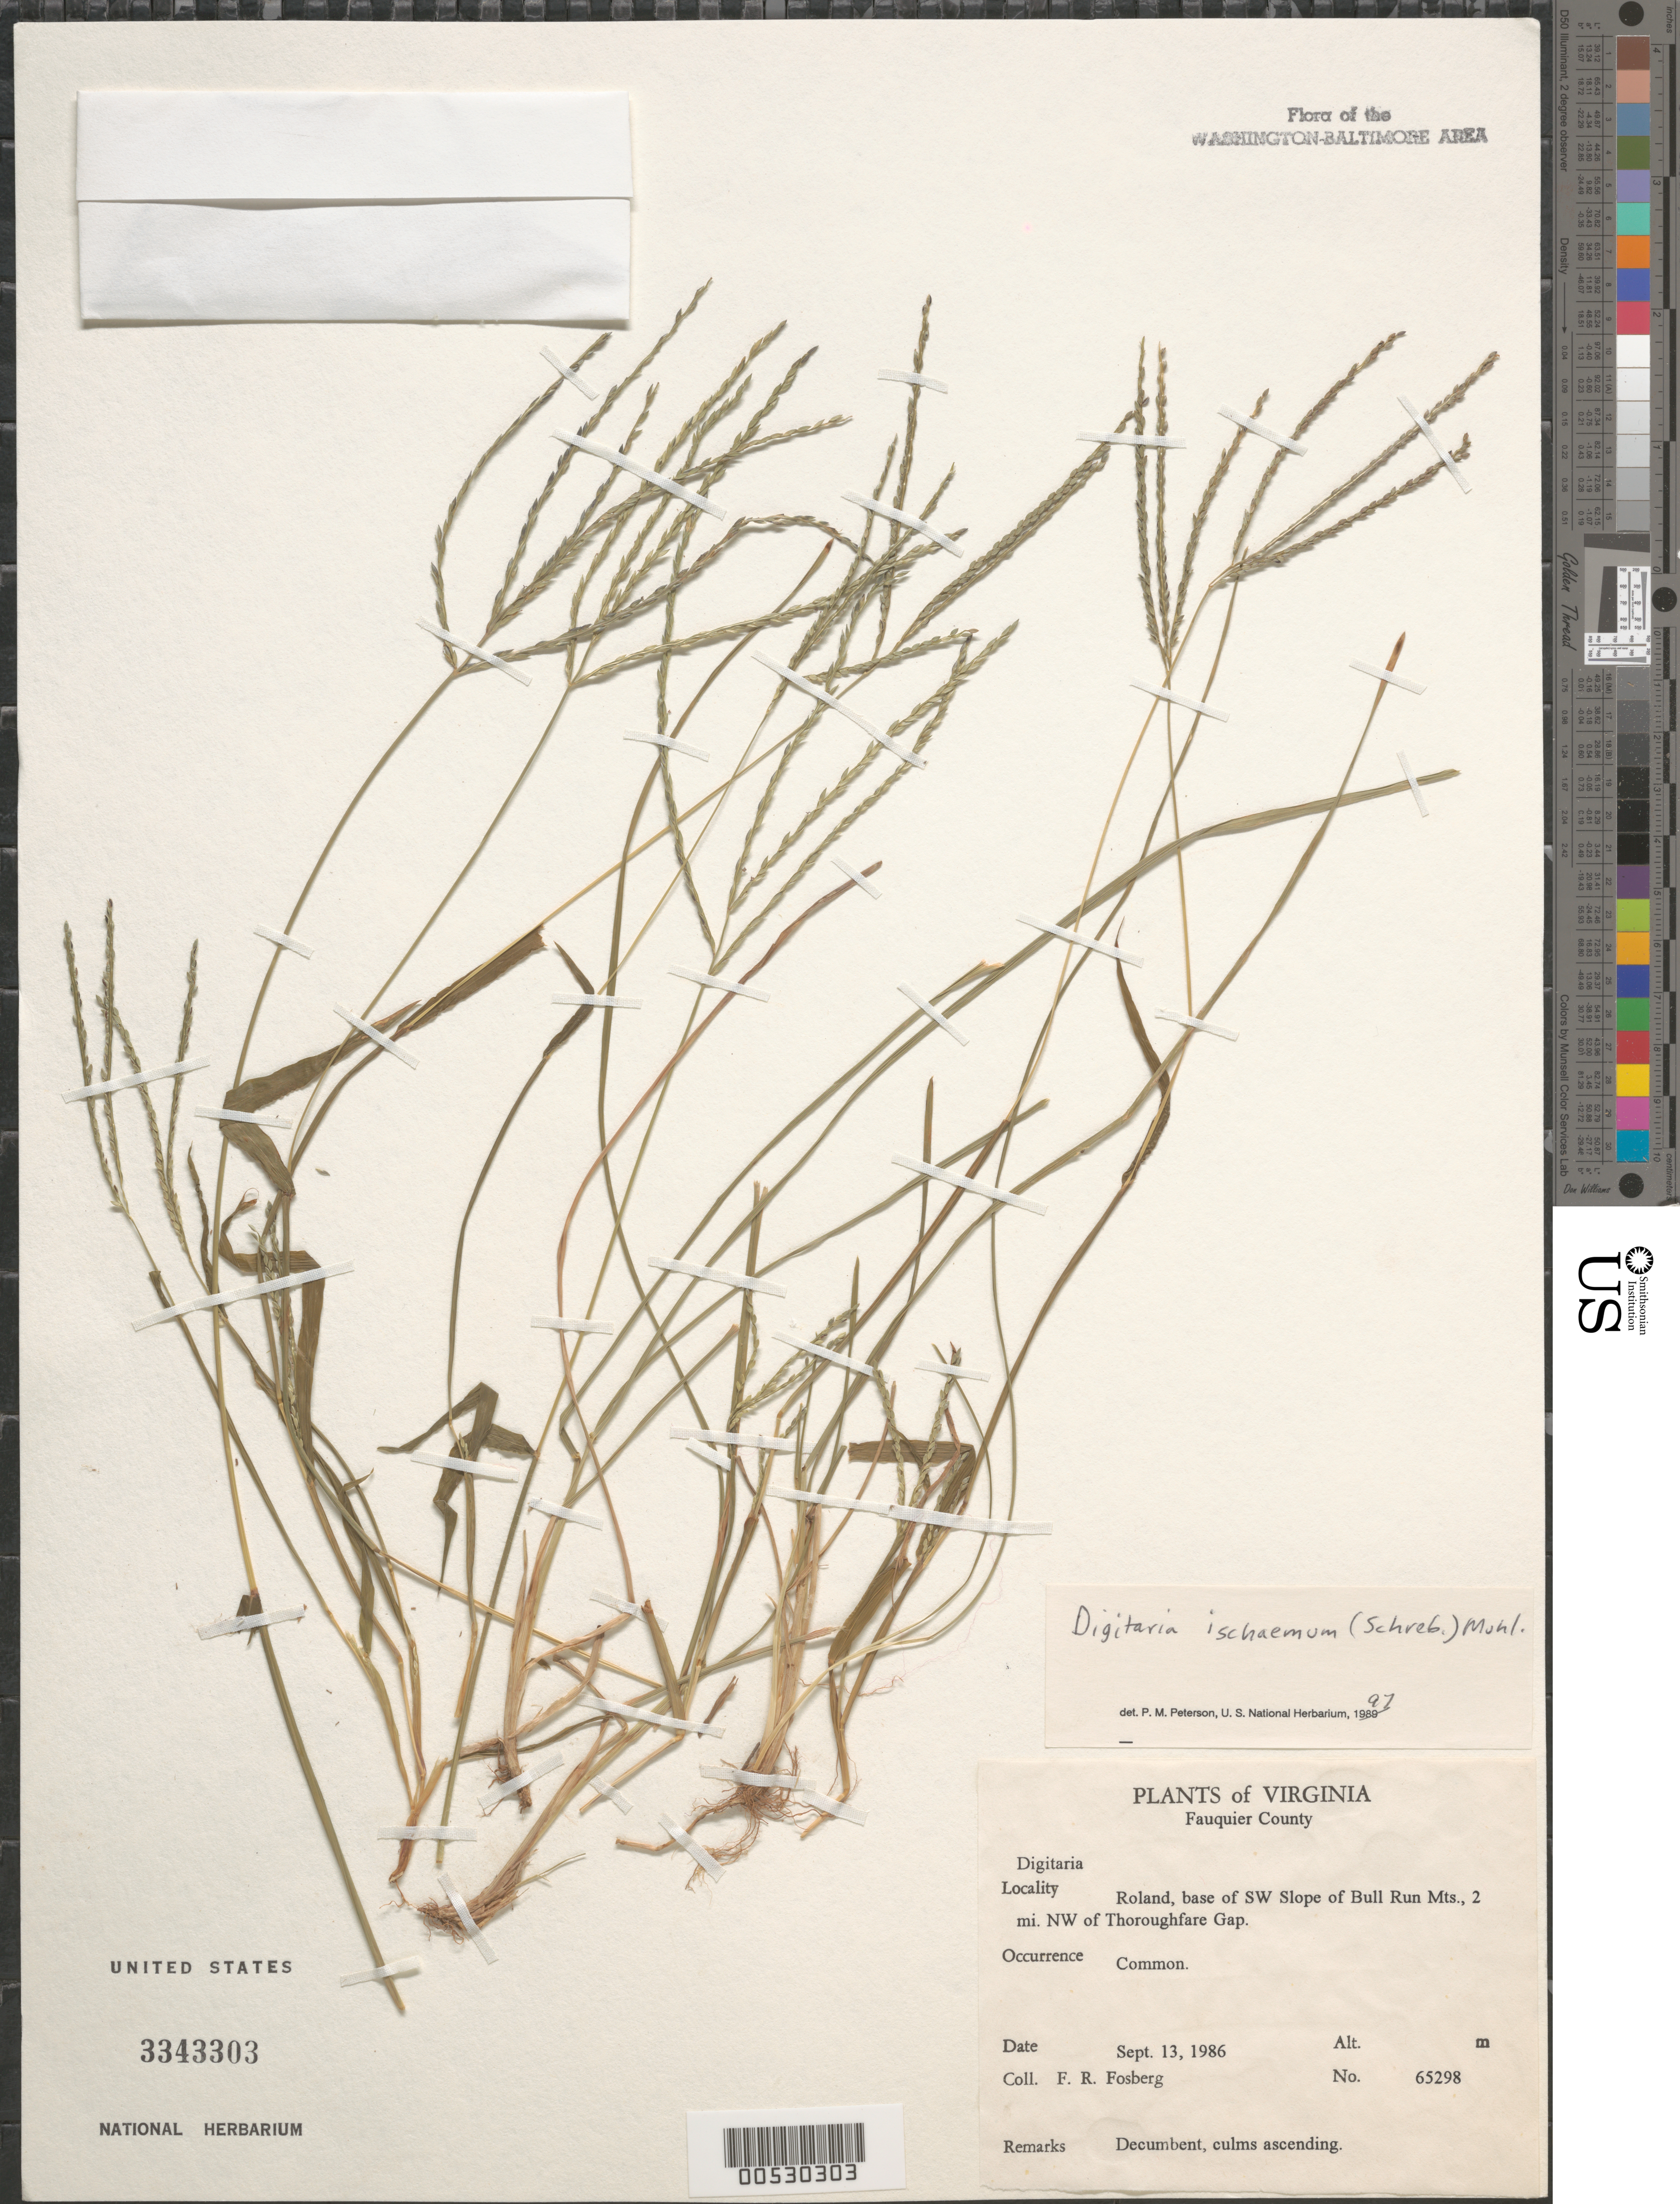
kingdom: Plantae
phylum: Tracheophyta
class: Liliopsida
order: Poales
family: Poaceae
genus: Digitaria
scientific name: Digitaria ischaemum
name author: (Schreber) Schreber ex Muhl.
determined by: Peterson, Paul M., (BOT), Smithsonian Institution - National Museum of Natural History (UNITED STATES)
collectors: F. R. Fosberg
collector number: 65298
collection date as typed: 13 Sep 1986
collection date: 1986-09-13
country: United States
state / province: Virginia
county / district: Fauquier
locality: Roland, base of SW slope of Bull Run Mts., NW of Thoroughfare Gap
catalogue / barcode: US 3343303